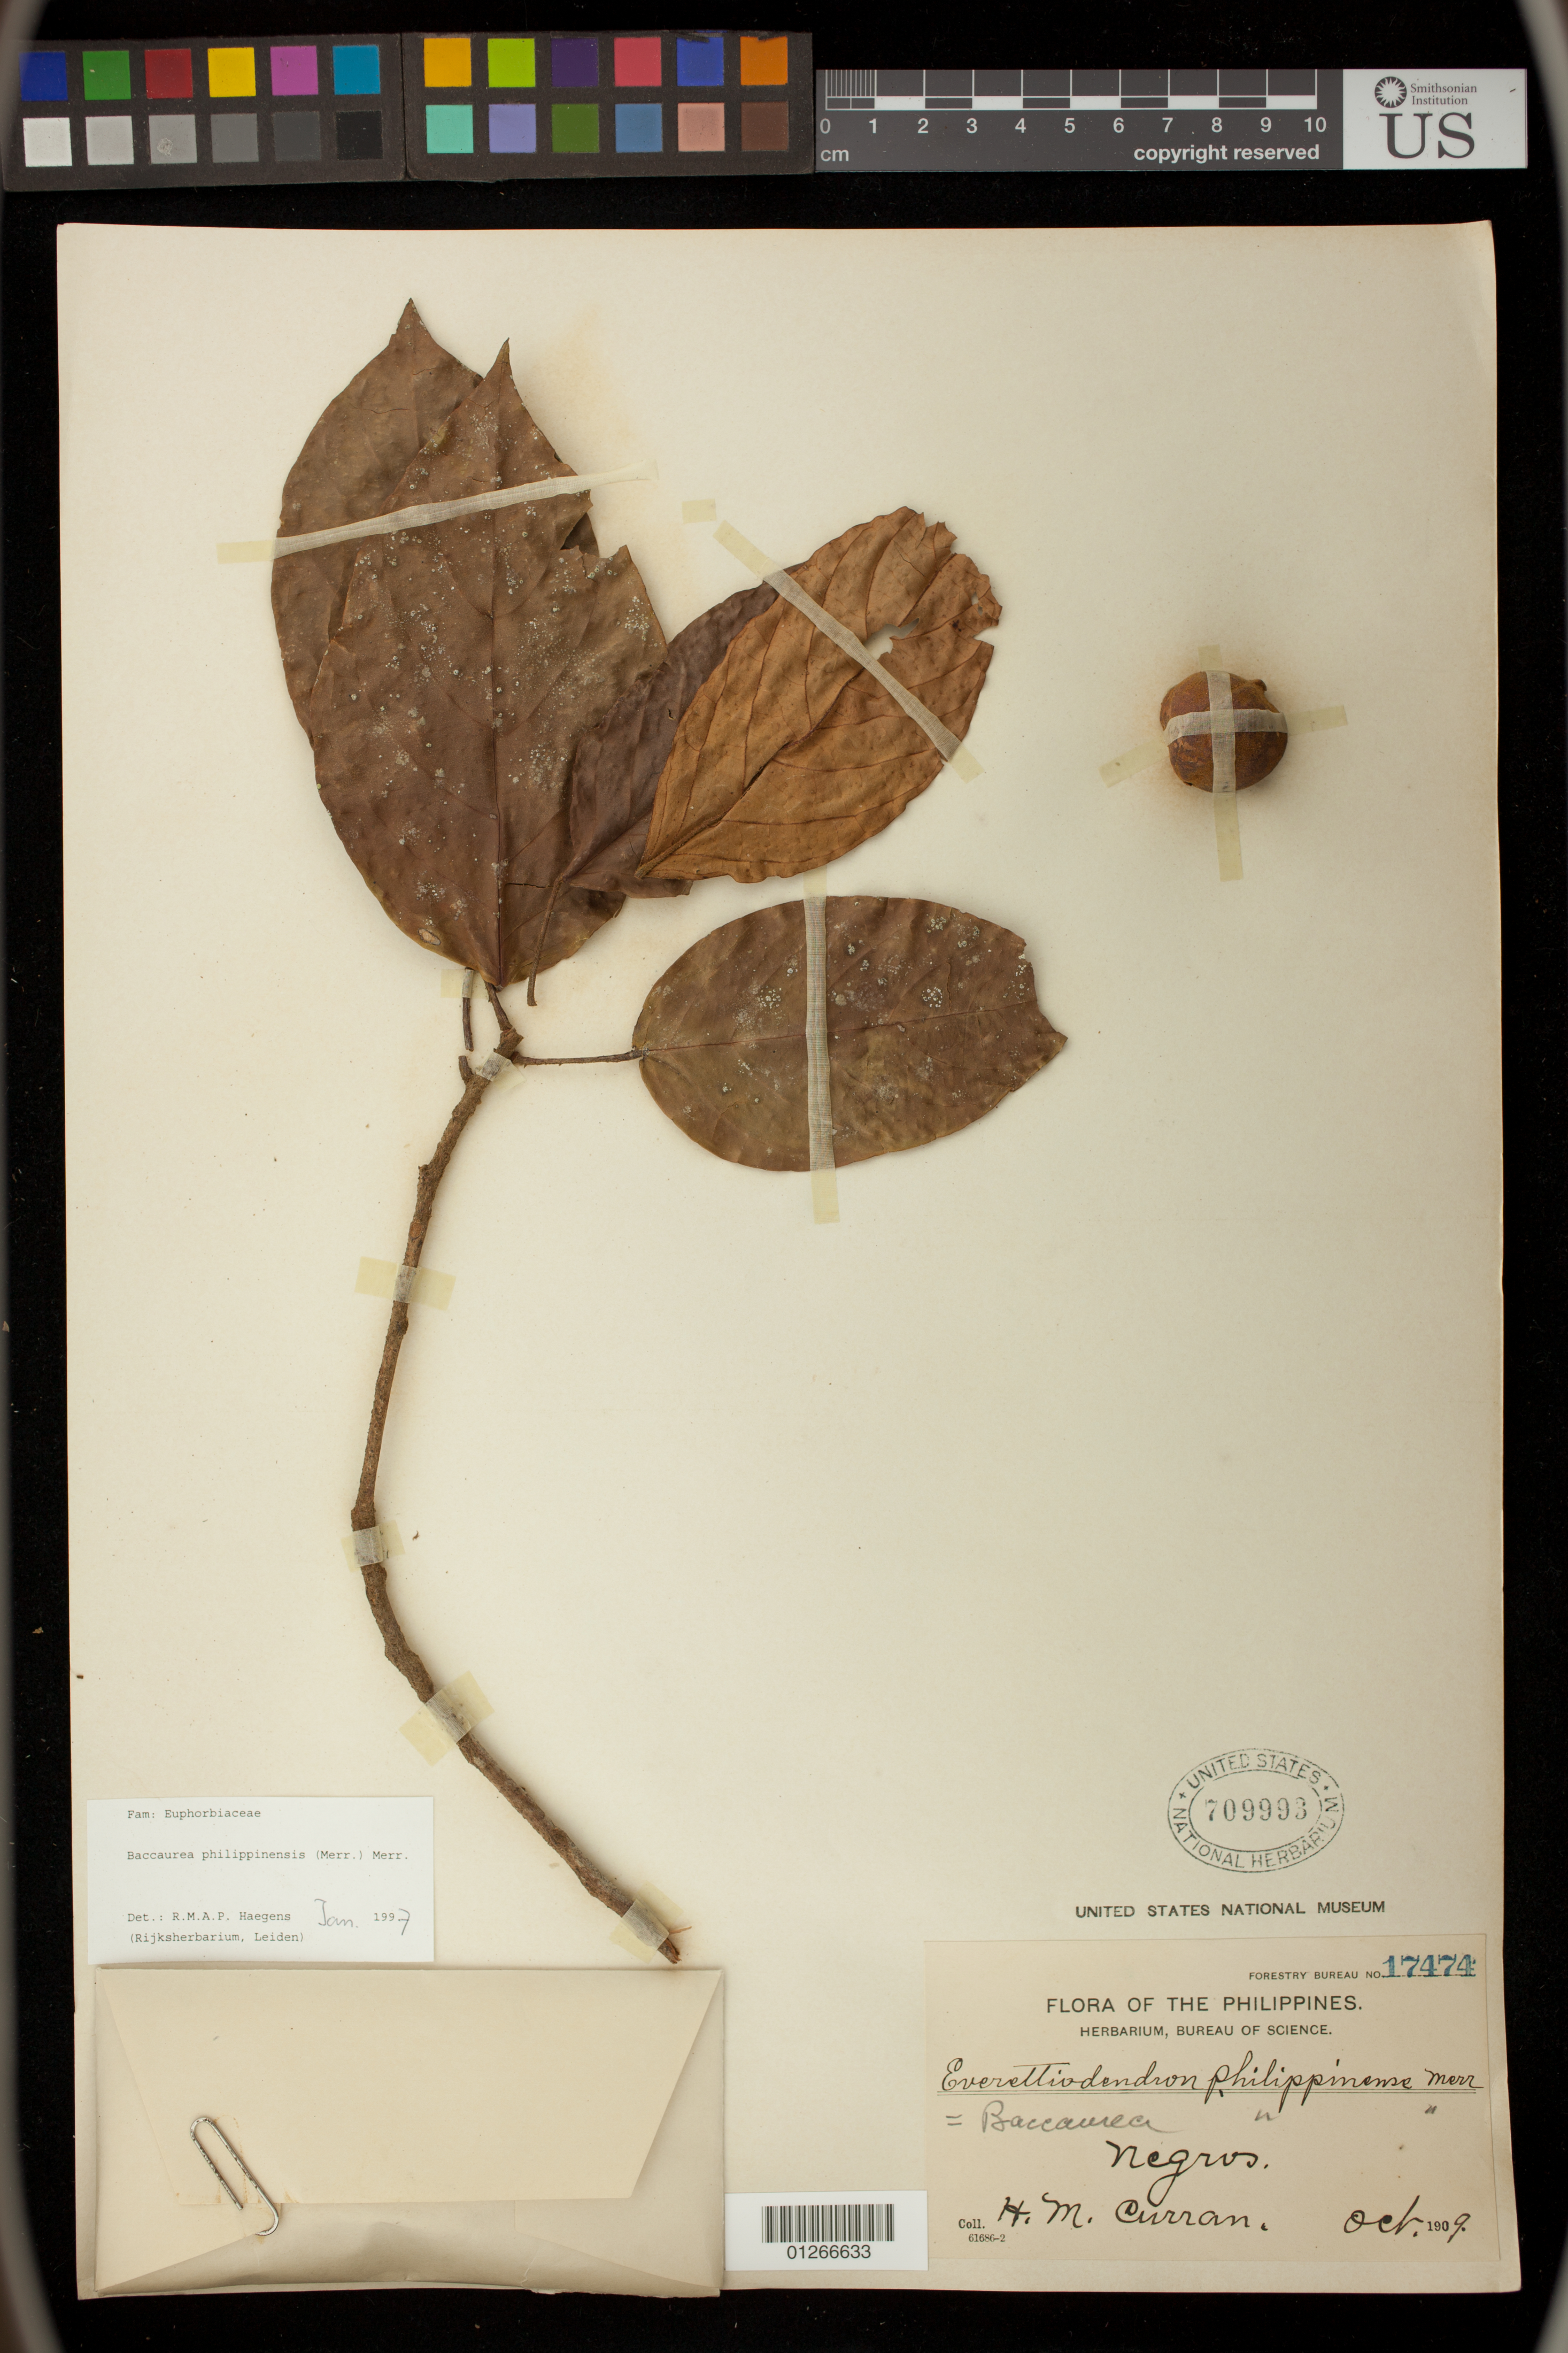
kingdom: Plantae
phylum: Tracheophyta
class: Magnoliopsida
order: Malpighiales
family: Phyllanthaceae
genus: Baccaurea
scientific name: Baccaurea philippinensis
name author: (Merr.) Merr.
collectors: H. M. Curran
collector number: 17474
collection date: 1909-10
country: Philippines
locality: Negros